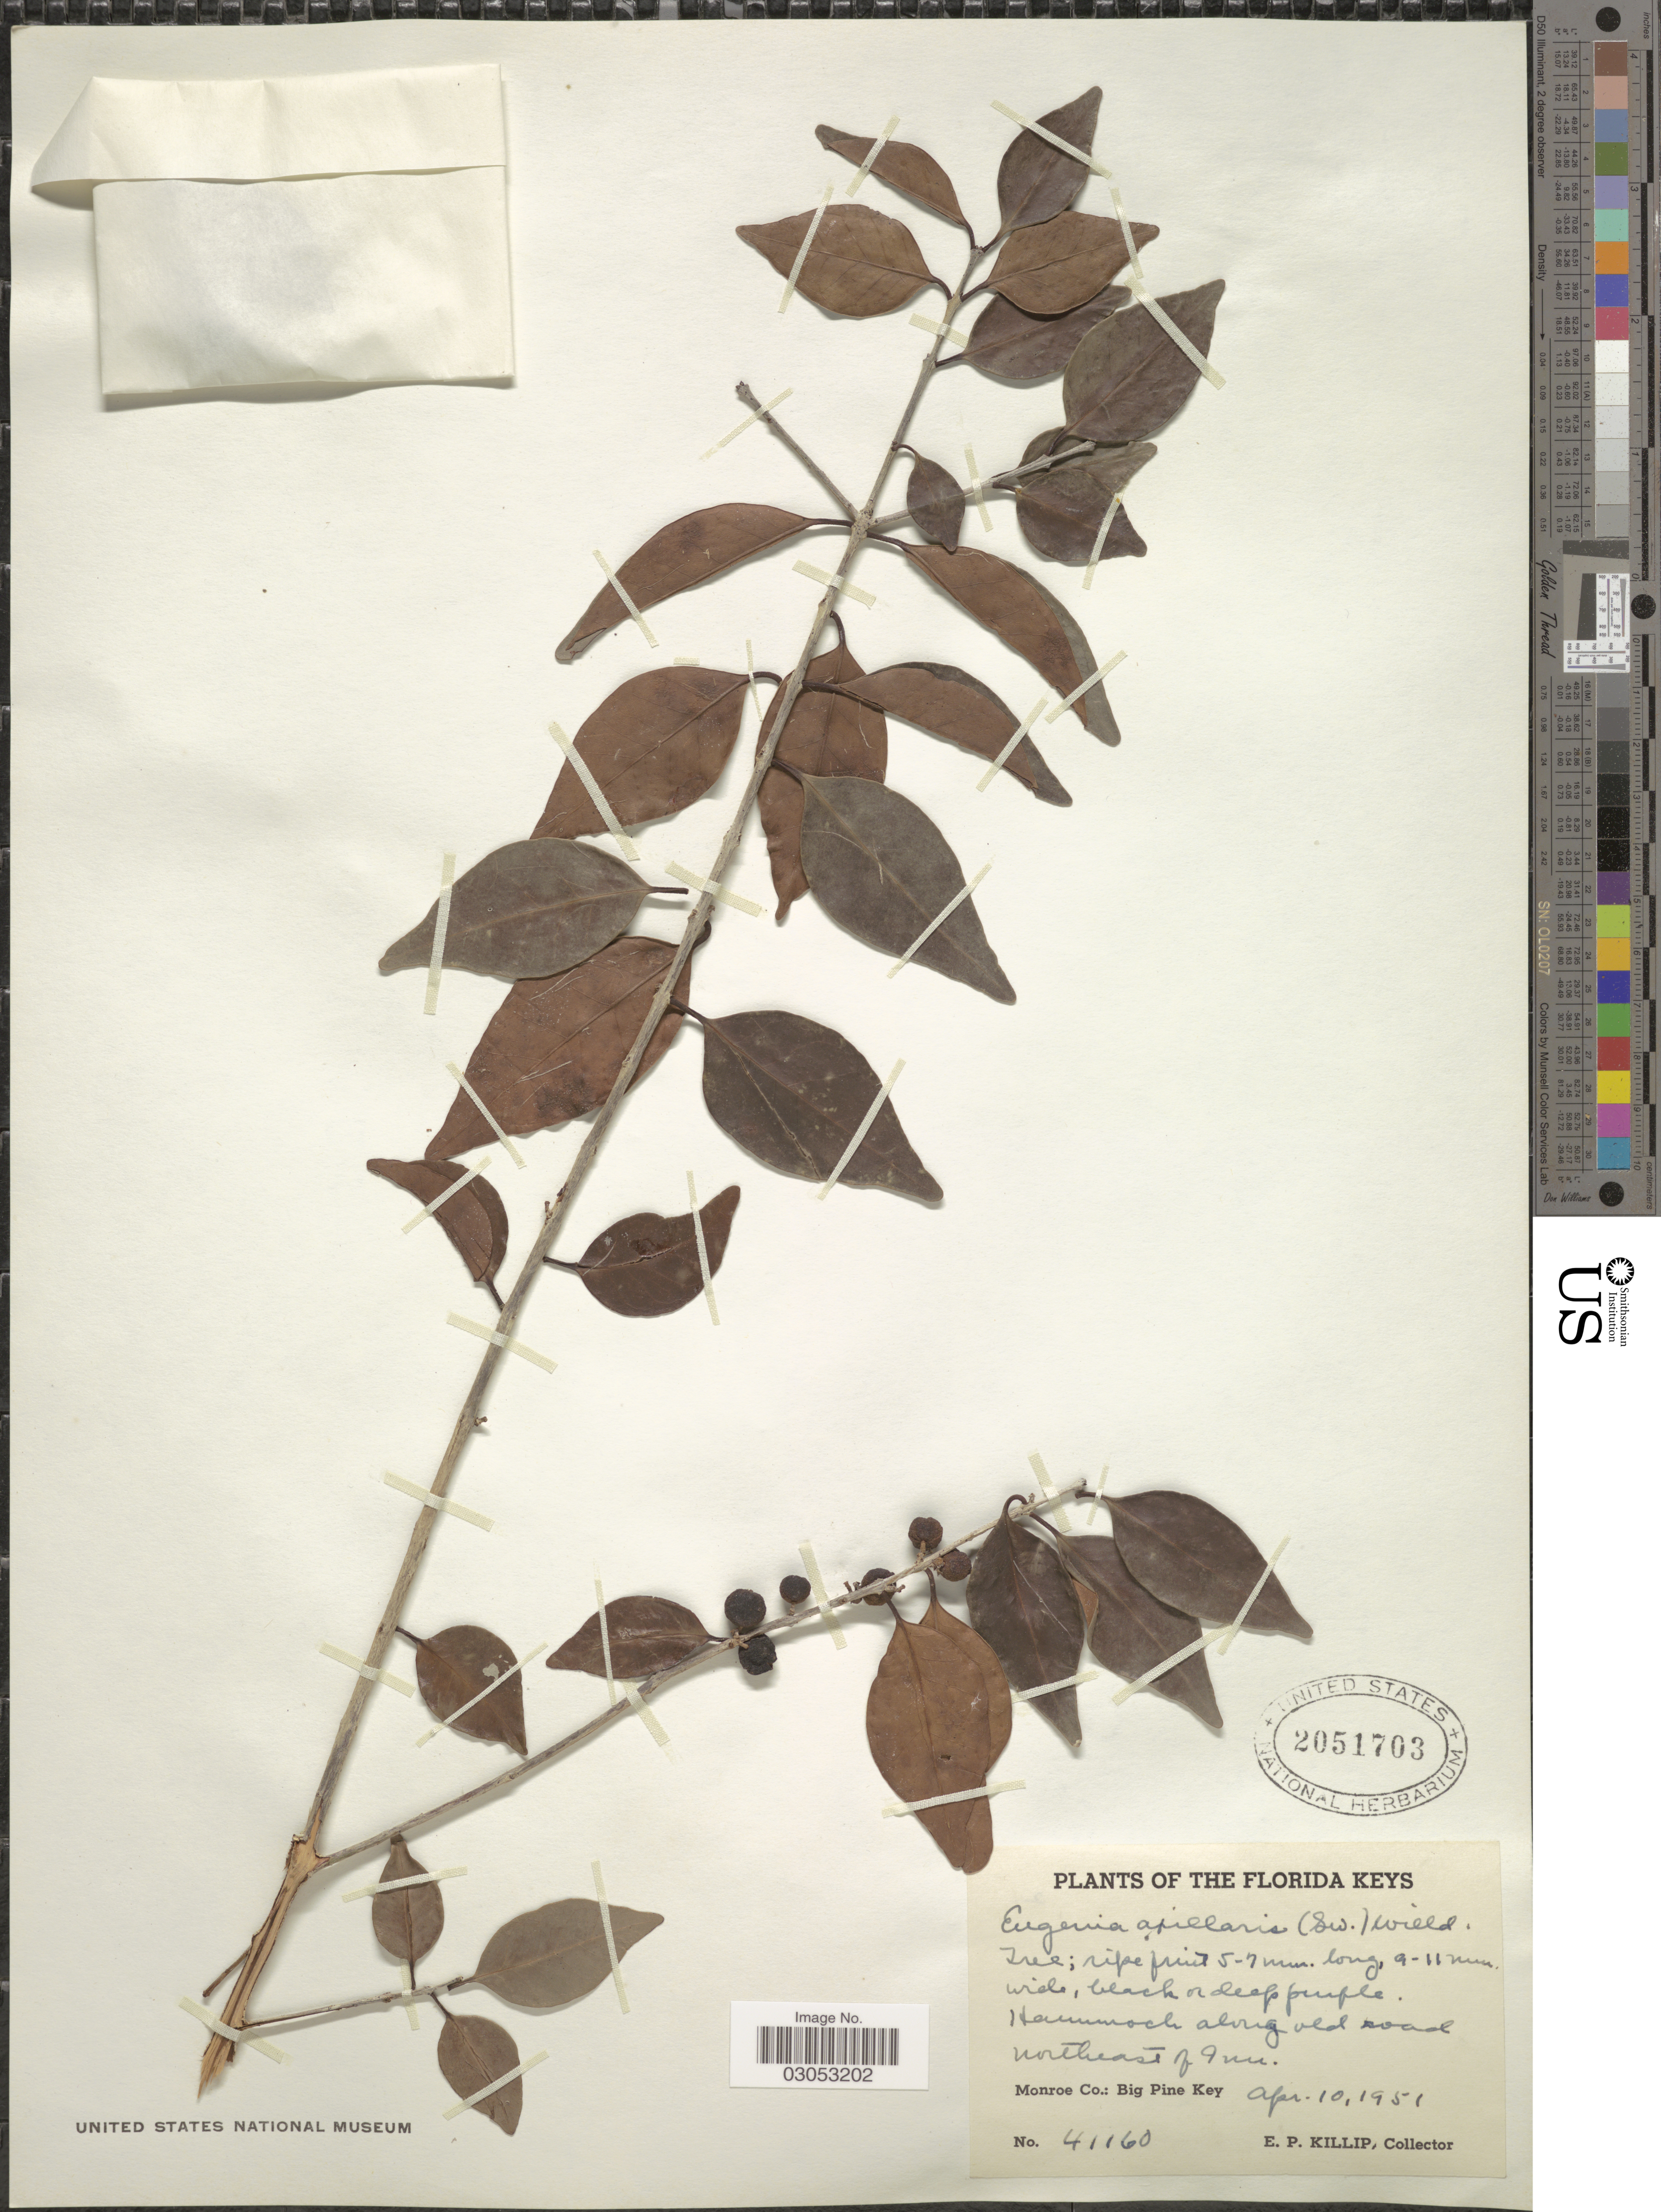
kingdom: Plantae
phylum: Tracheophyta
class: Magnoliopsida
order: Myrtales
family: Myrtaceae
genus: Eugenia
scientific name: Eugenia axillaris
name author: (Sw.) Willd.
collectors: E. P. Killip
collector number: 41160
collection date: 1950-04-10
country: United States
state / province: Florida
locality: The Florida Keys, Monroe Co.: Bog Pine Key, Hammock along old road northeast of Inn.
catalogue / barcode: US 2051703